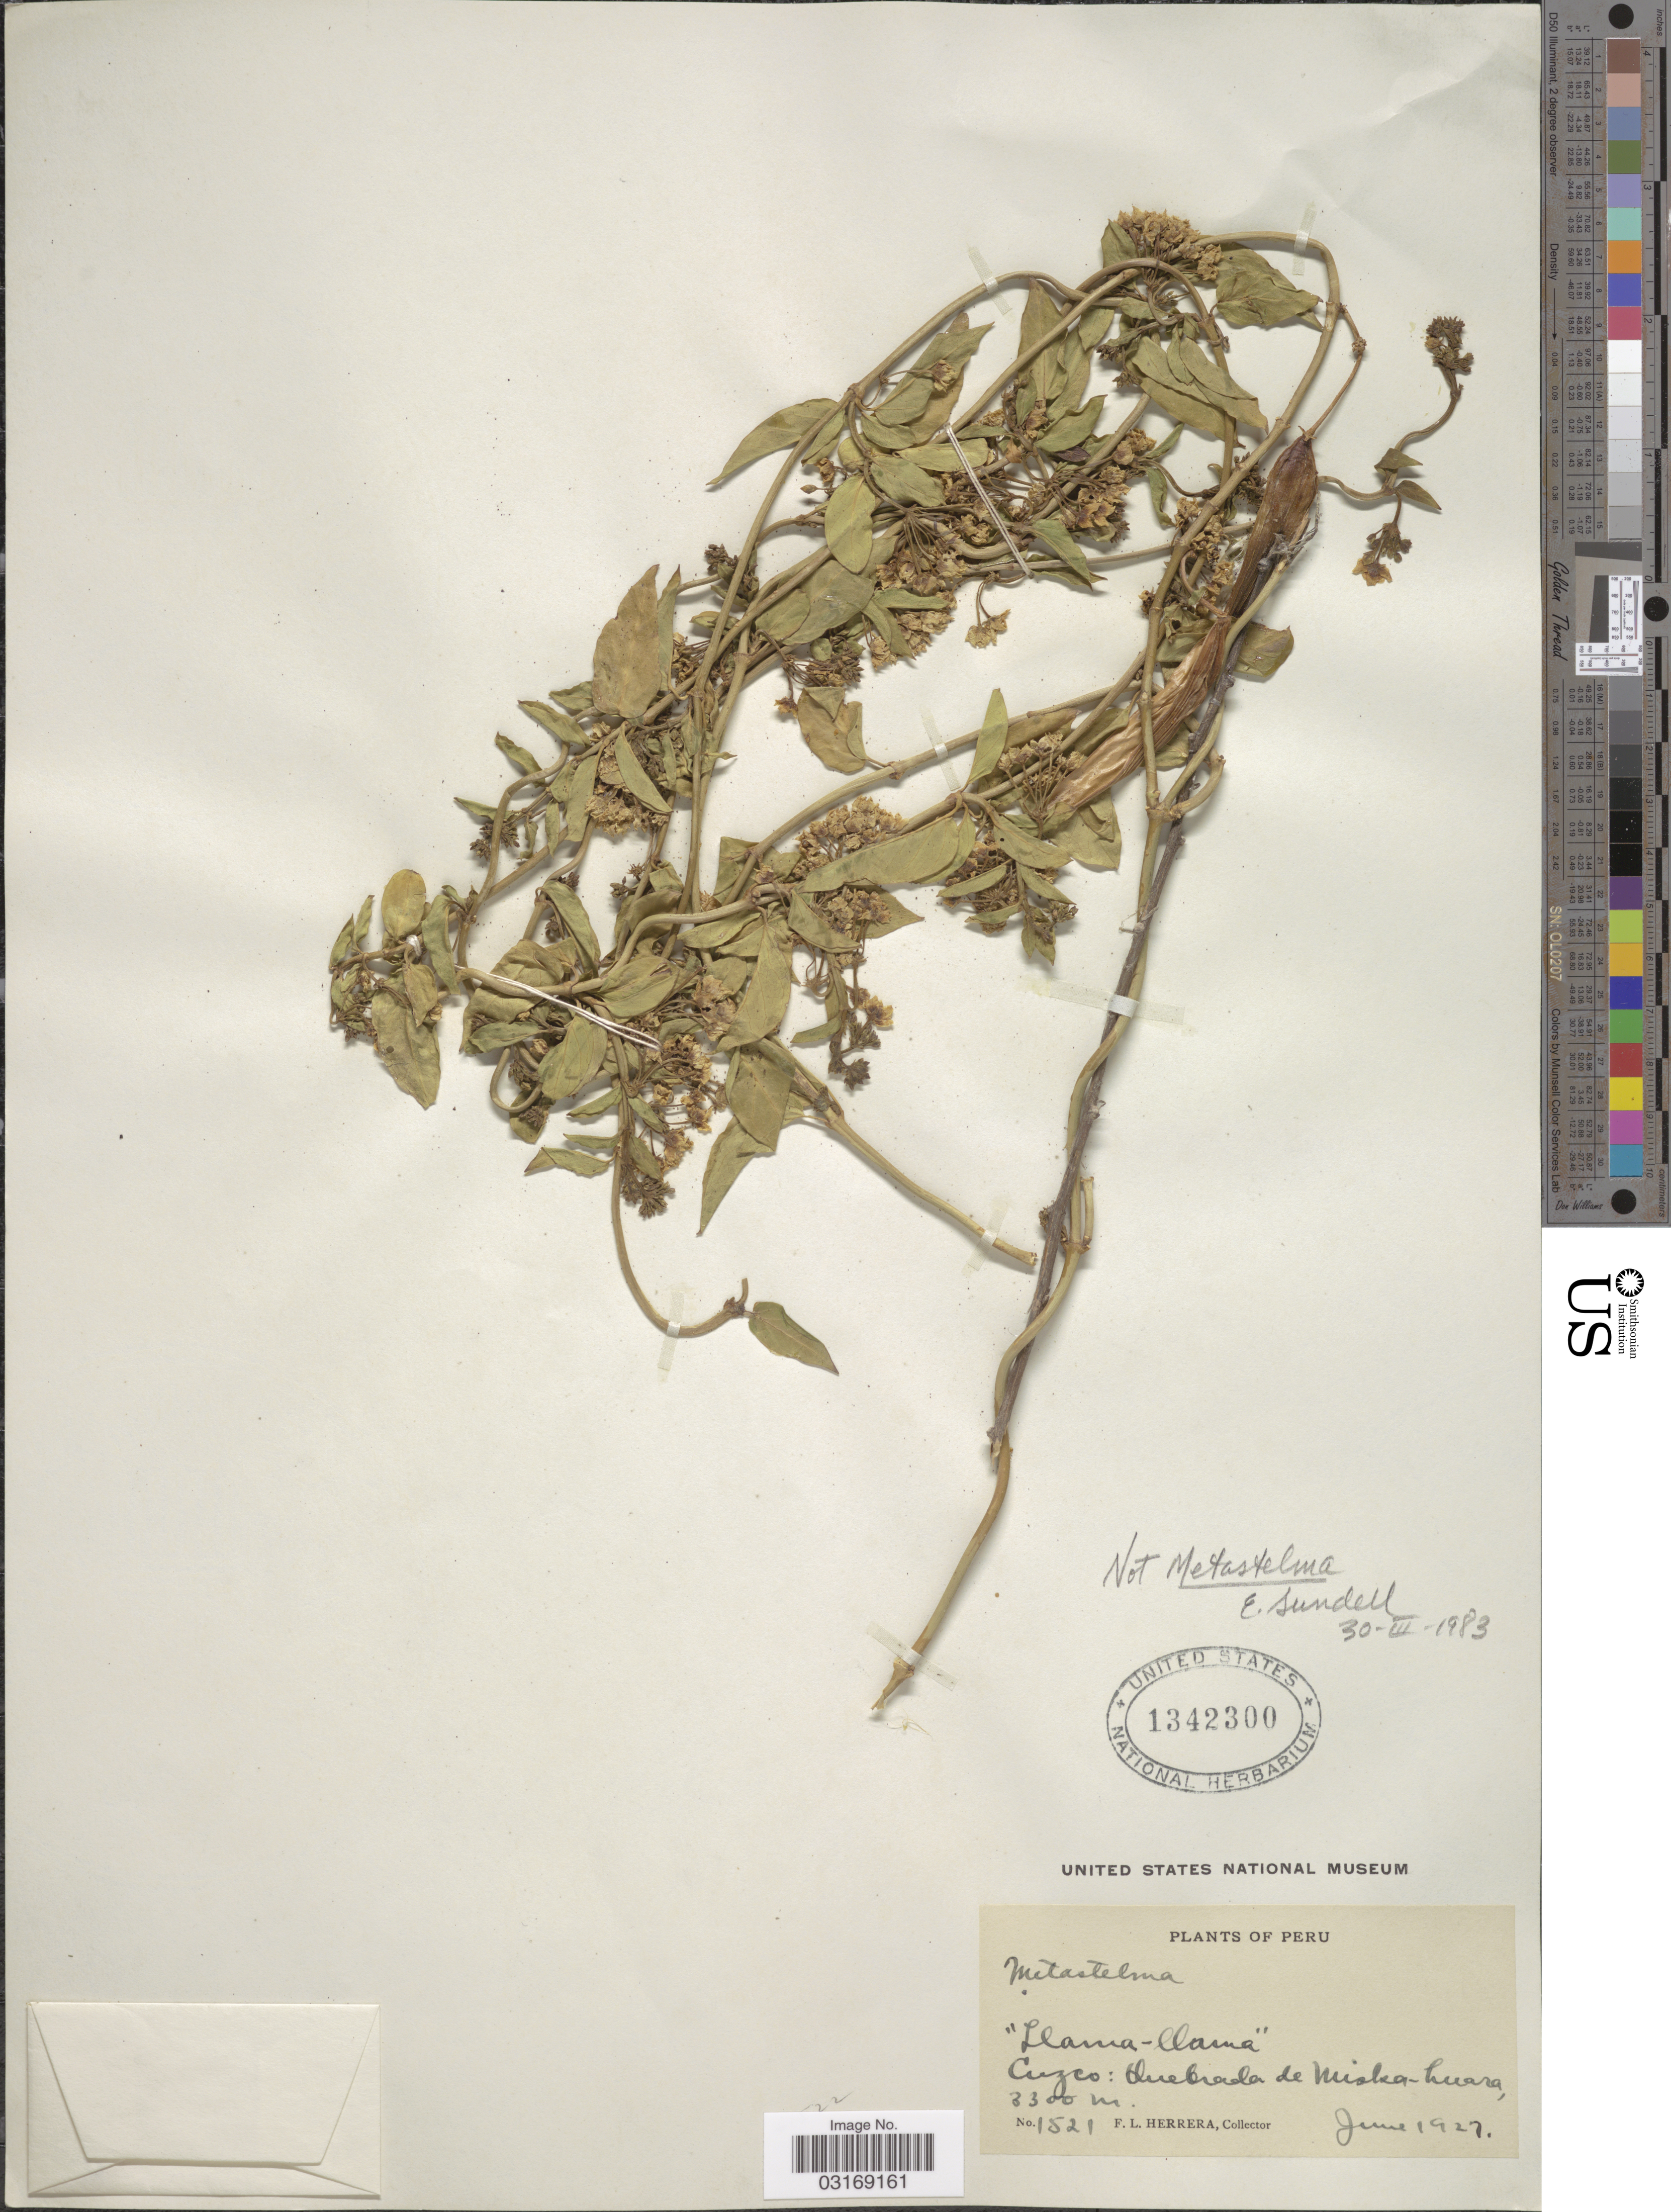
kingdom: Plantae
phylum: Tracheophyta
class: Magnoliopsida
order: Gentianales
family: Apocynaceae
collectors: F. L. Herrera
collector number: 1521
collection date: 1927-06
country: Peru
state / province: Cusco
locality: Cuzco: Quebrada de Miska-huara.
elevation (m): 3300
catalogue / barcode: US 1342300